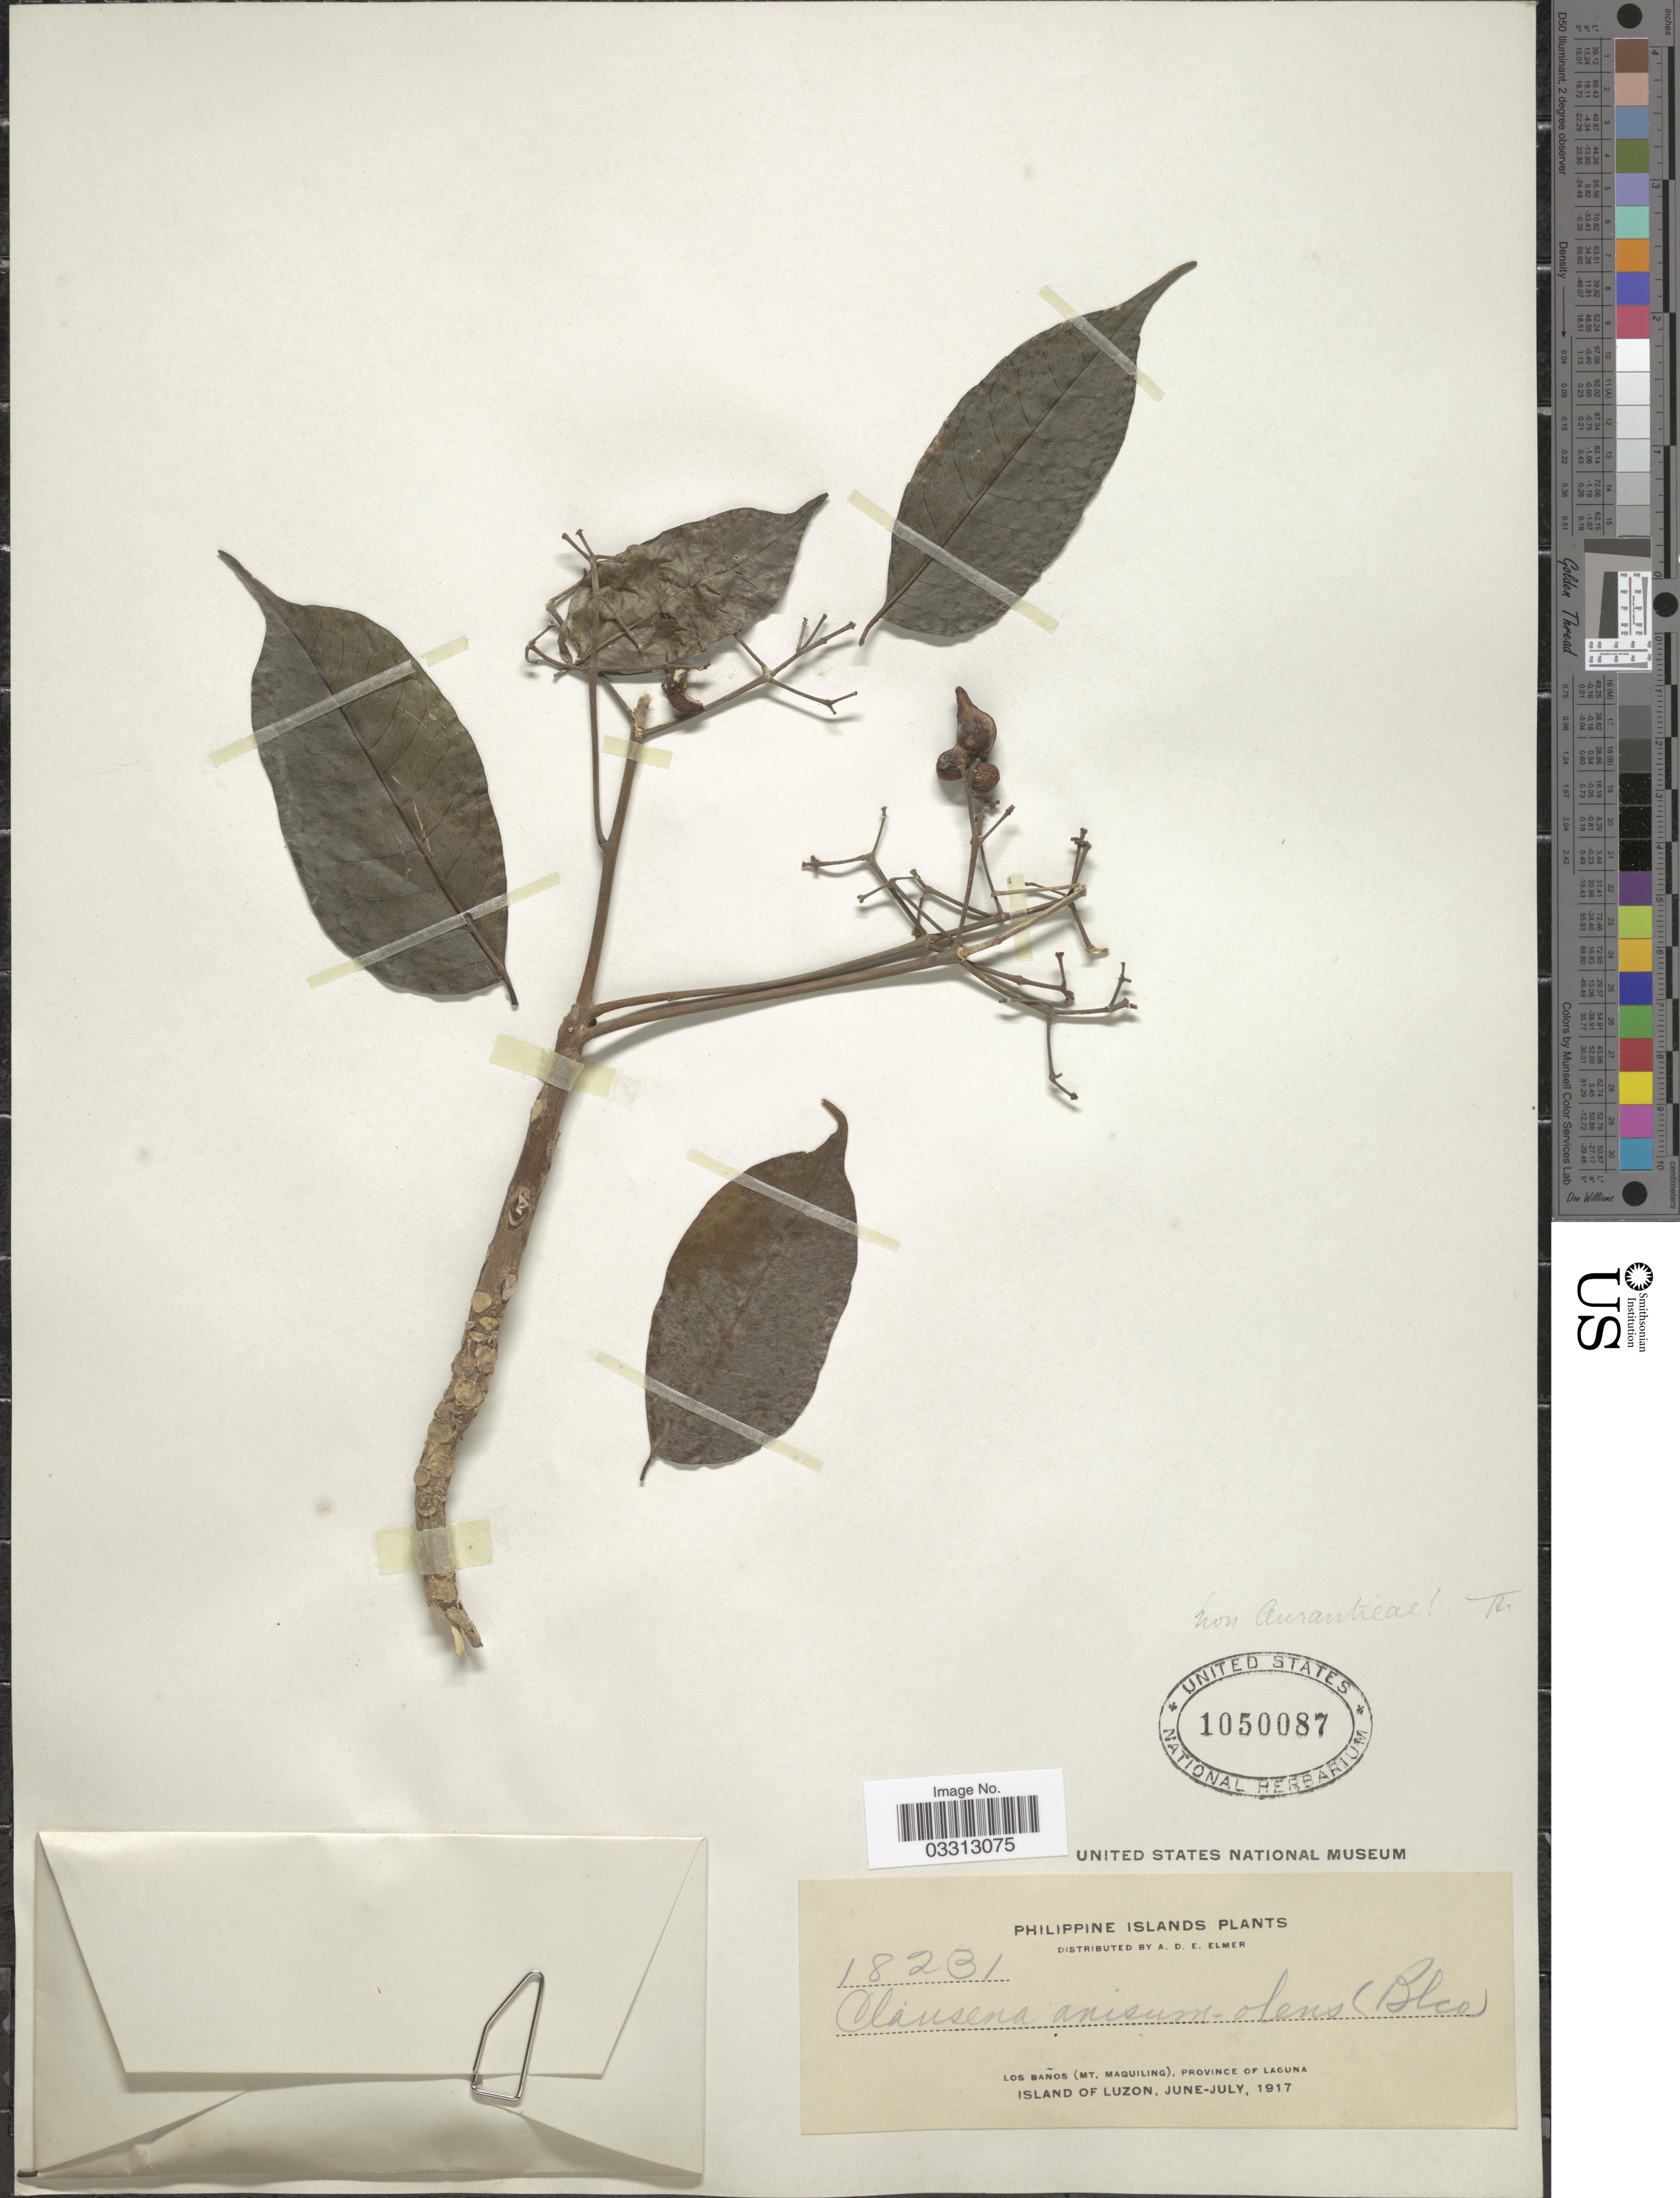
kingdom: Plantae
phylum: Tracheophyta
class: Magnoliopsida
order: Sapindales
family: Rutaceae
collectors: A. D. E. Elmer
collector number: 18231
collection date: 1917-06/1917-07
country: Philippines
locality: Los Baños (Mt. Maquiling), Province of Laguna. Island of Luzon.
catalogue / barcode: US 1050087